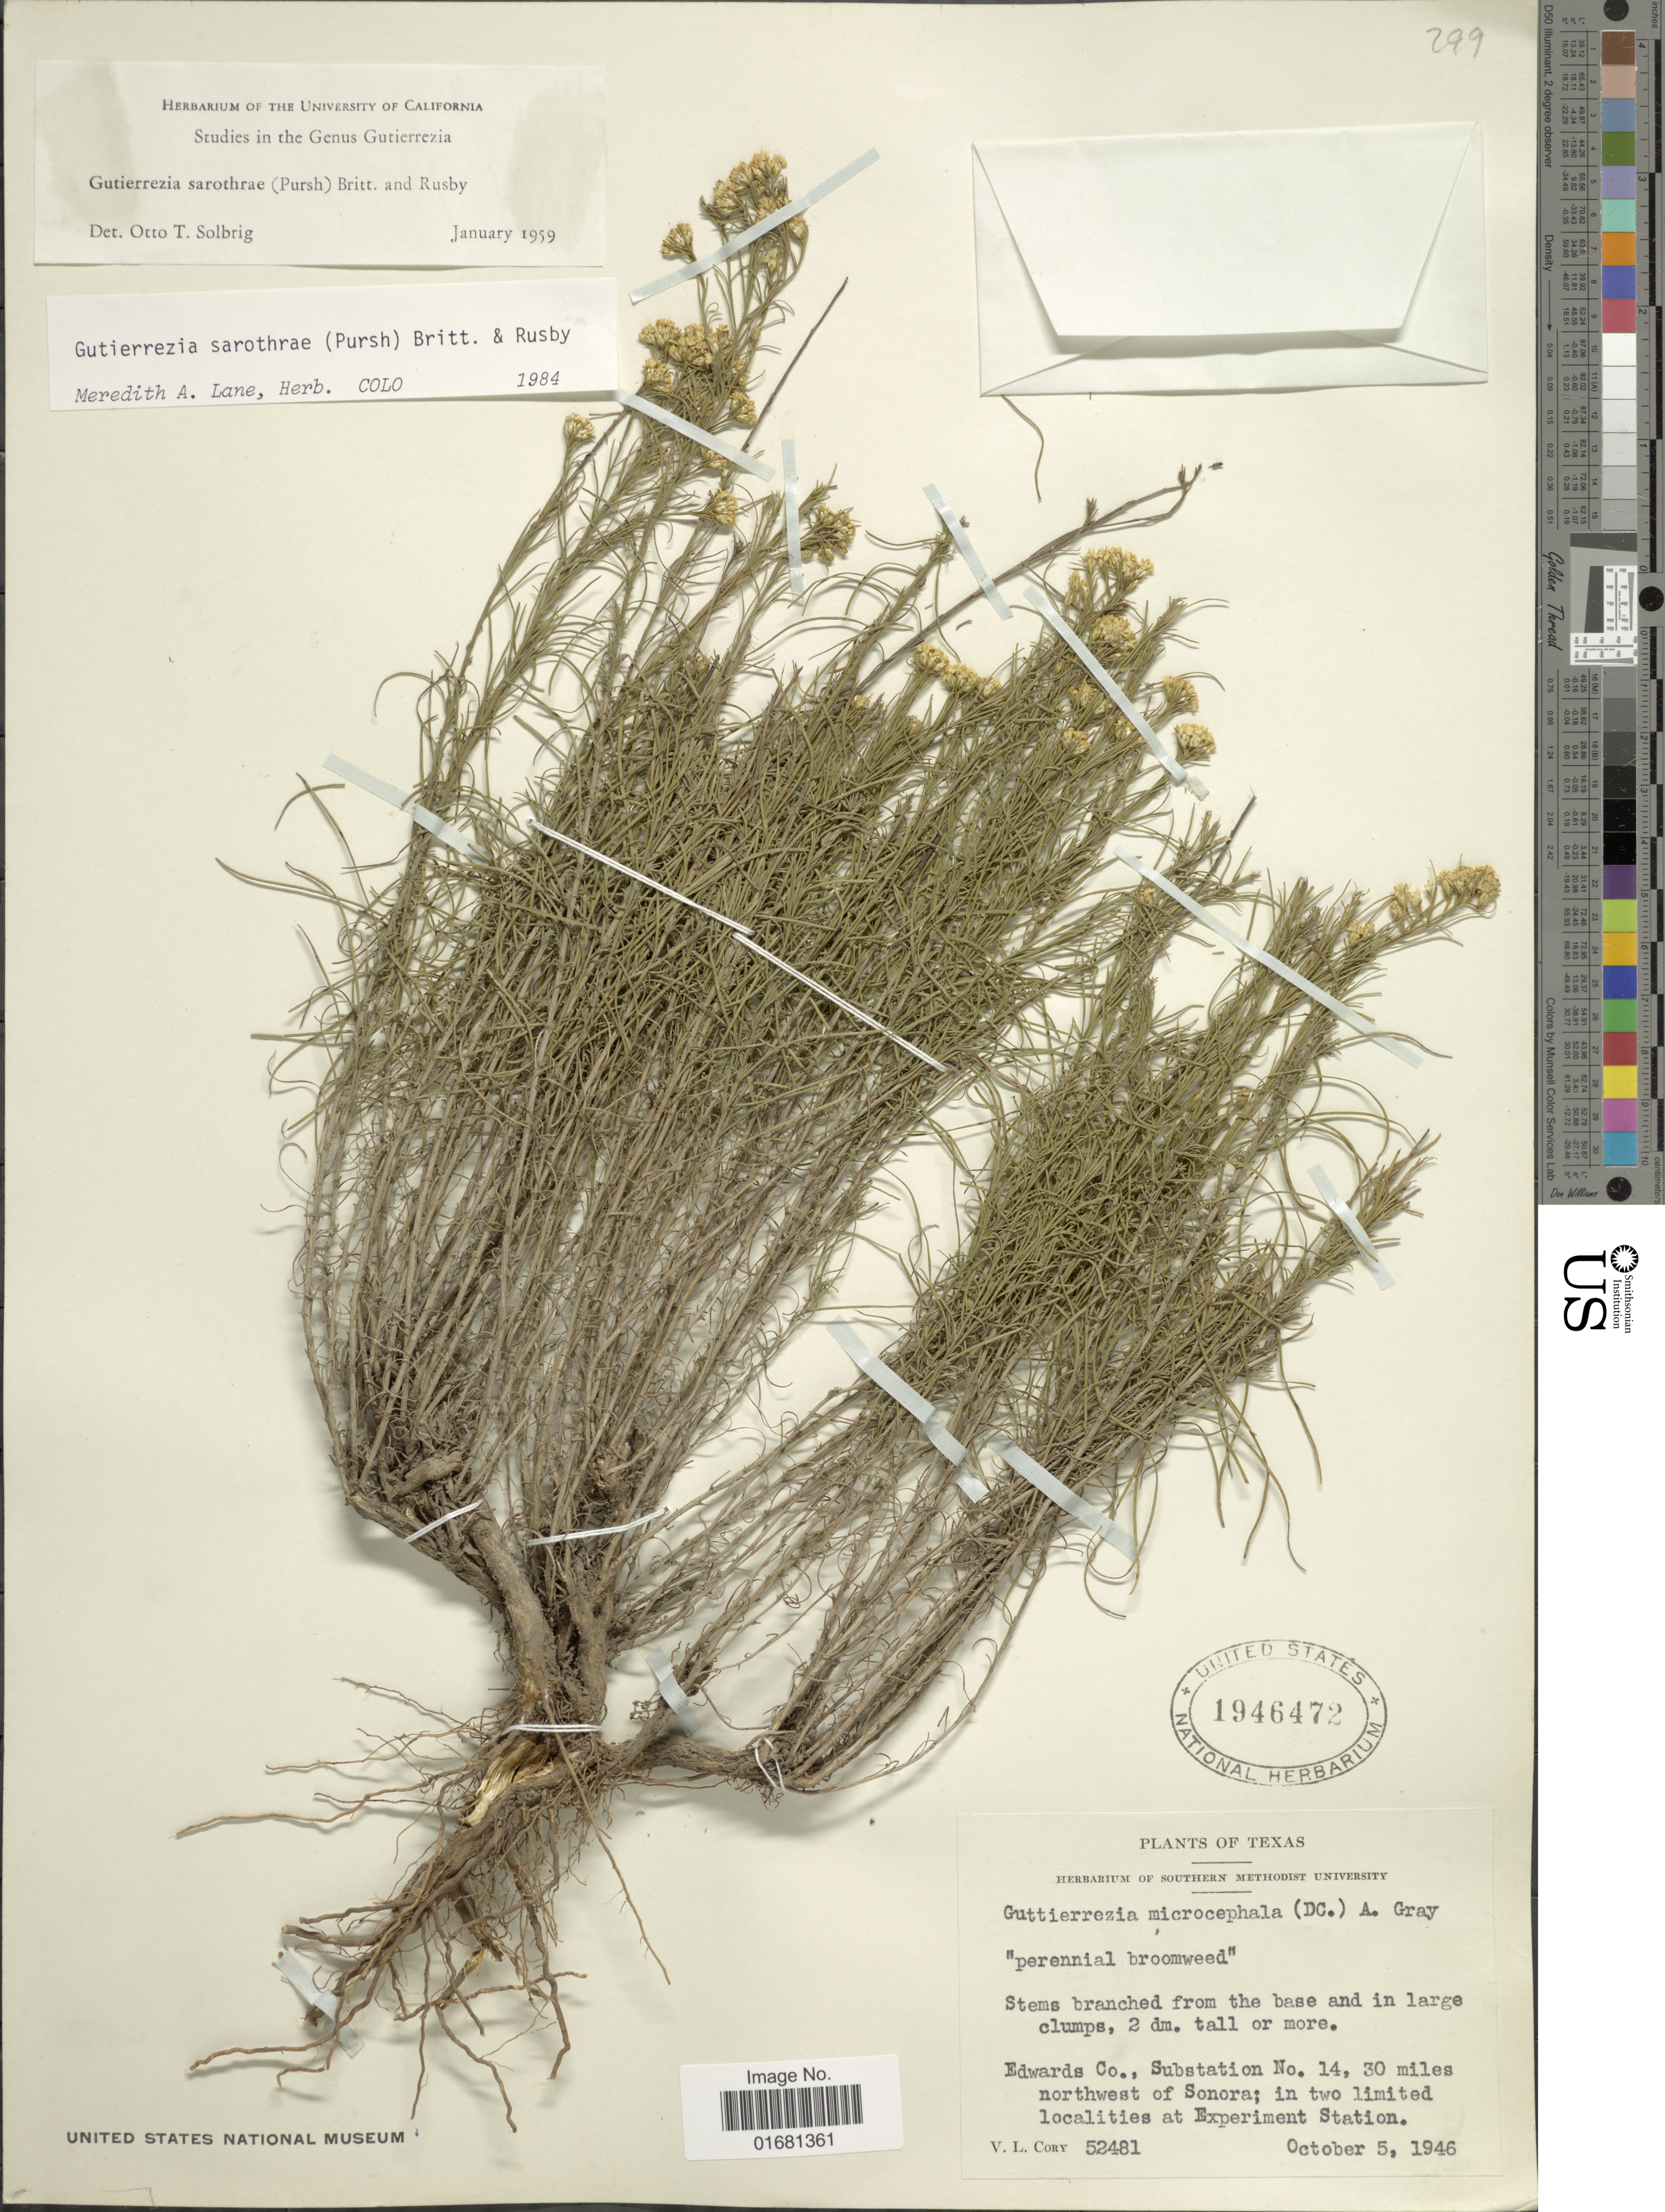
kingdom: Plantae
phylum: Tracheophyta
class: Magnoliopsida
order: Asterales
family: Asteraceae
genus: Gutierrezia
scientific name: Gutierrezia sarothrae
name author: (Pursh) Britton & Rusby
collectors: V. Cory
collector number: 52481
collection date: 1946-10-05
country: United States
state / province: Texas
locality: Edwards Co., Substation No. 14, 30 miles northwest of Sonora; in two limited localities at Experiment Station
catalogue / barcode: US 1946472